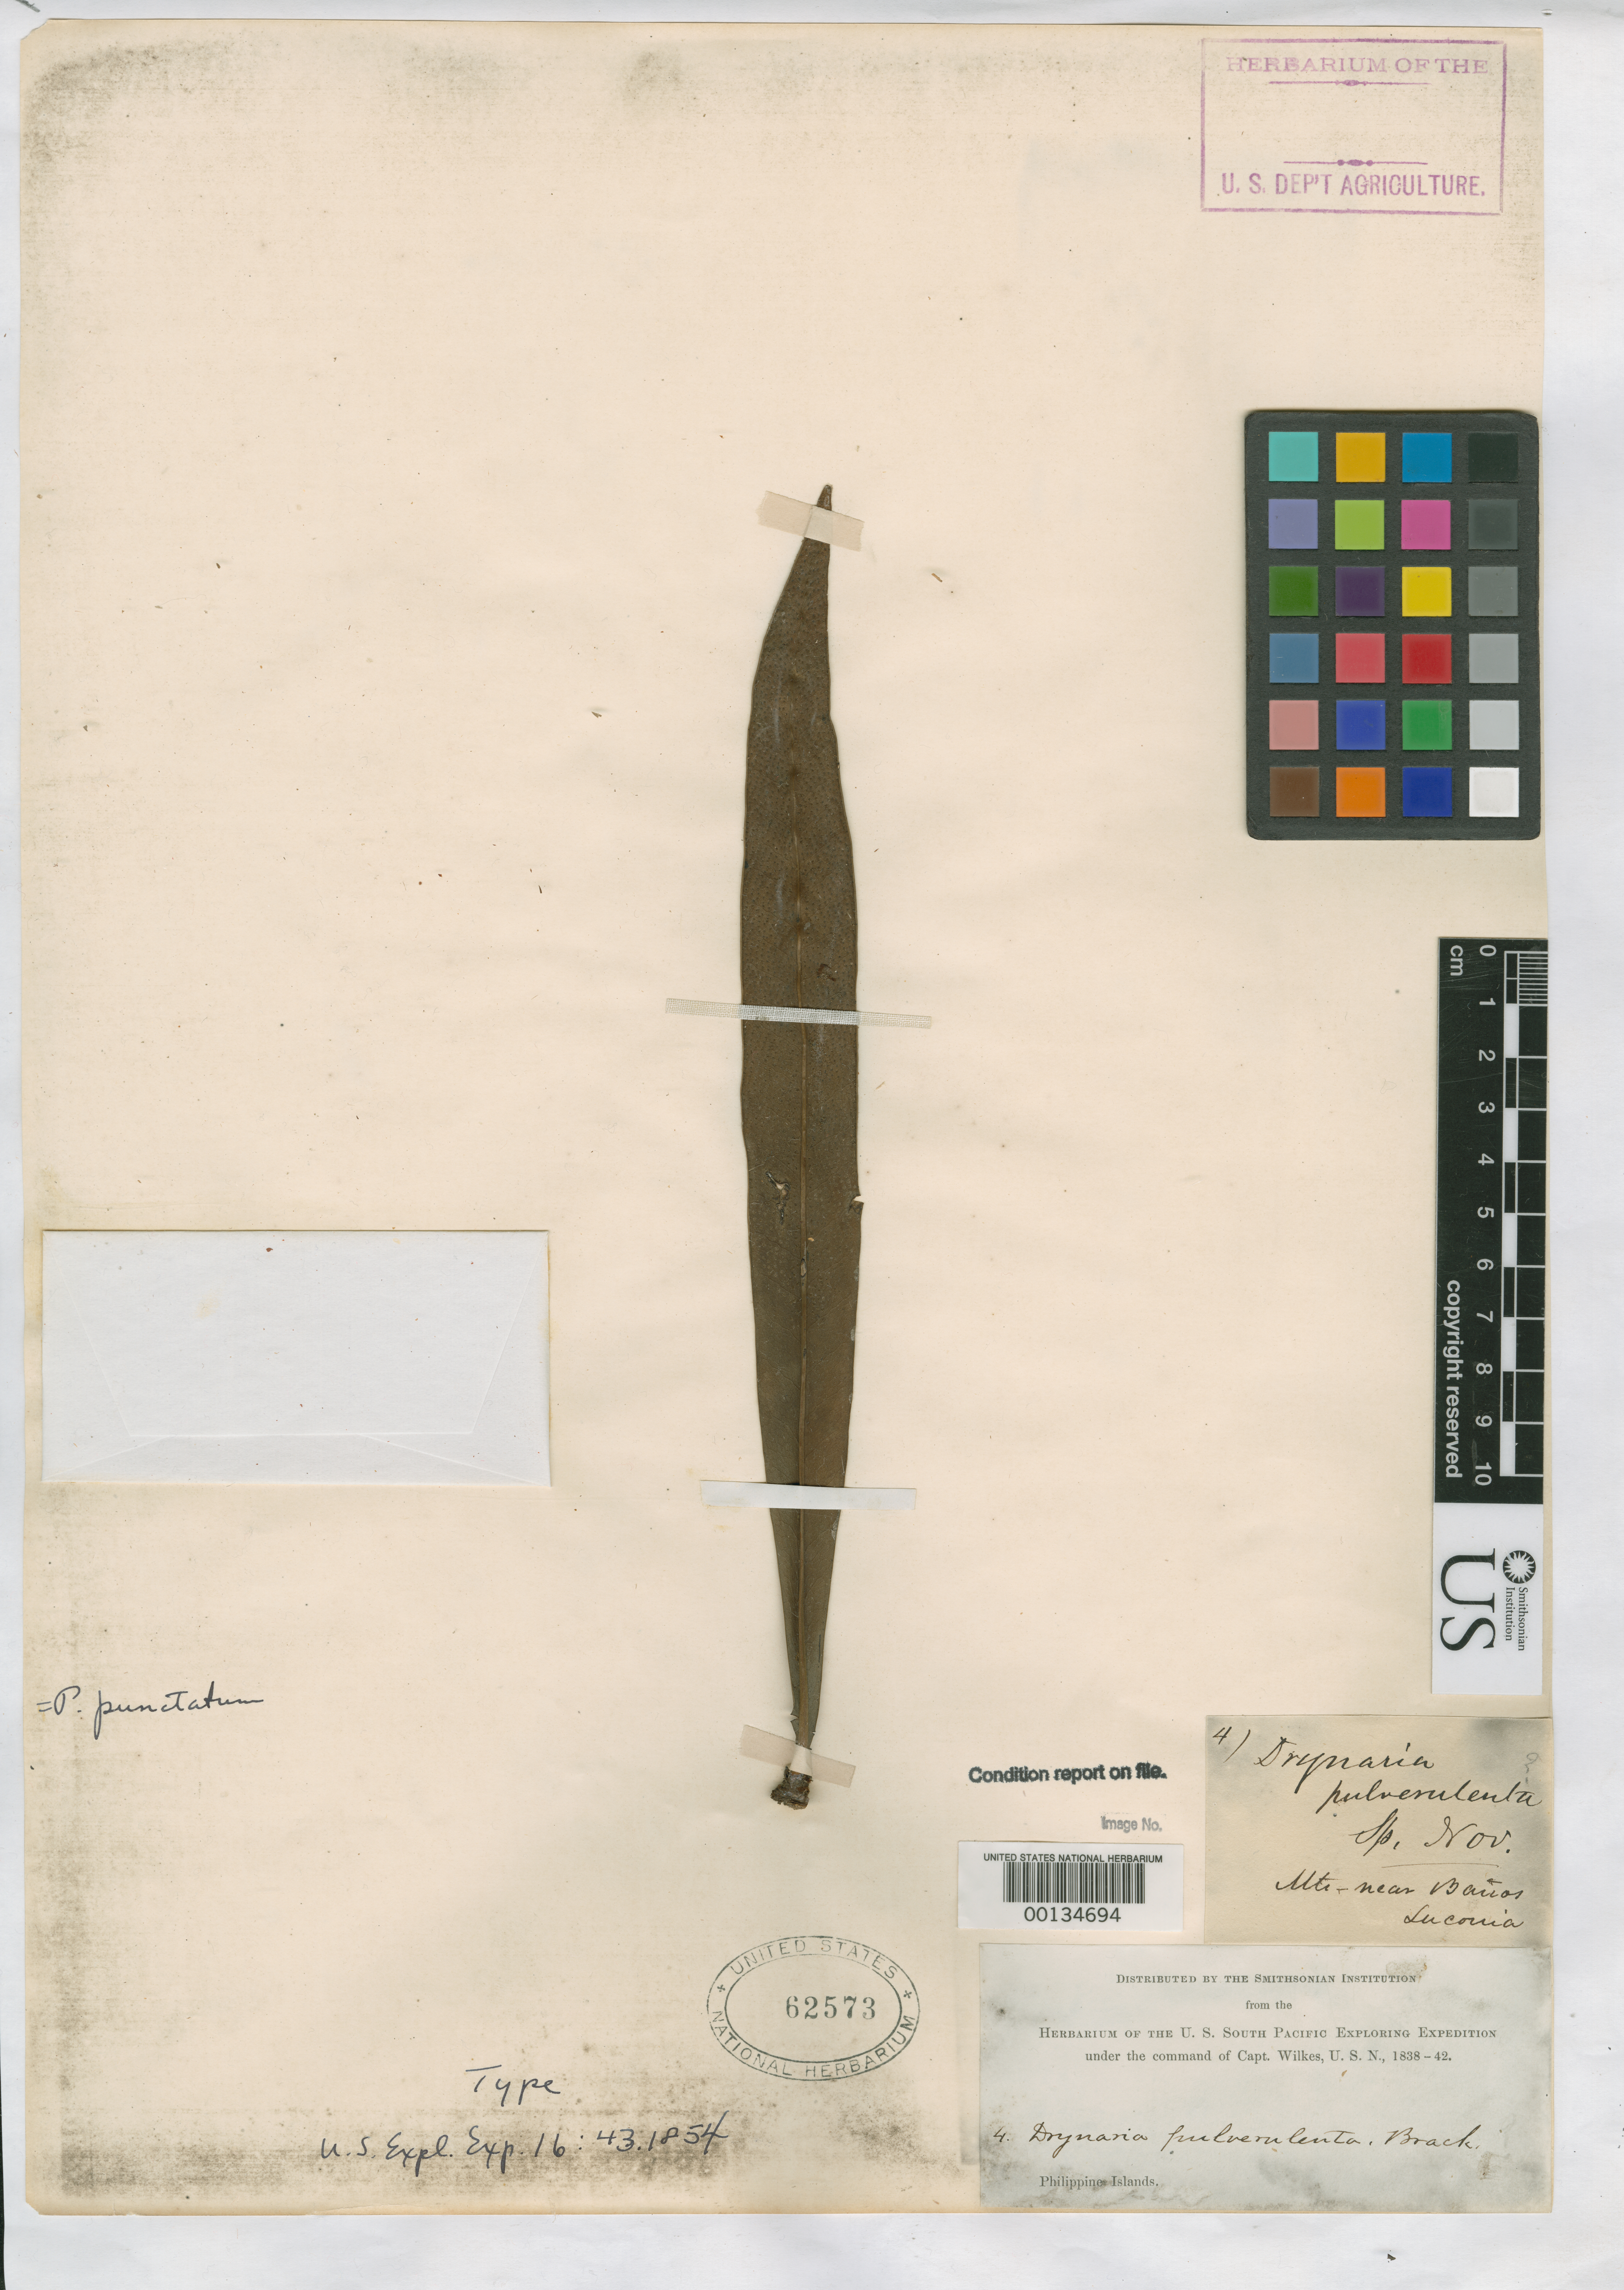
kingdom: Plantae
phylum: Tracheophyta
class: Polypodiopsida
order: Polypodiales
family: Polypodiaceae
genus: Drynaria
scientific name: Drynaria pulverulenta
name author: Brack. in Wilkes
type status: Holotype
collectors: Wilkes Explor. Exped.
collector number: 4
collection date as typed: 1838 to -- --- 1842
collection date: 1838/1842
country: Philippines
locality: Mountains near Banos.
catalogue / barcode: US 62573